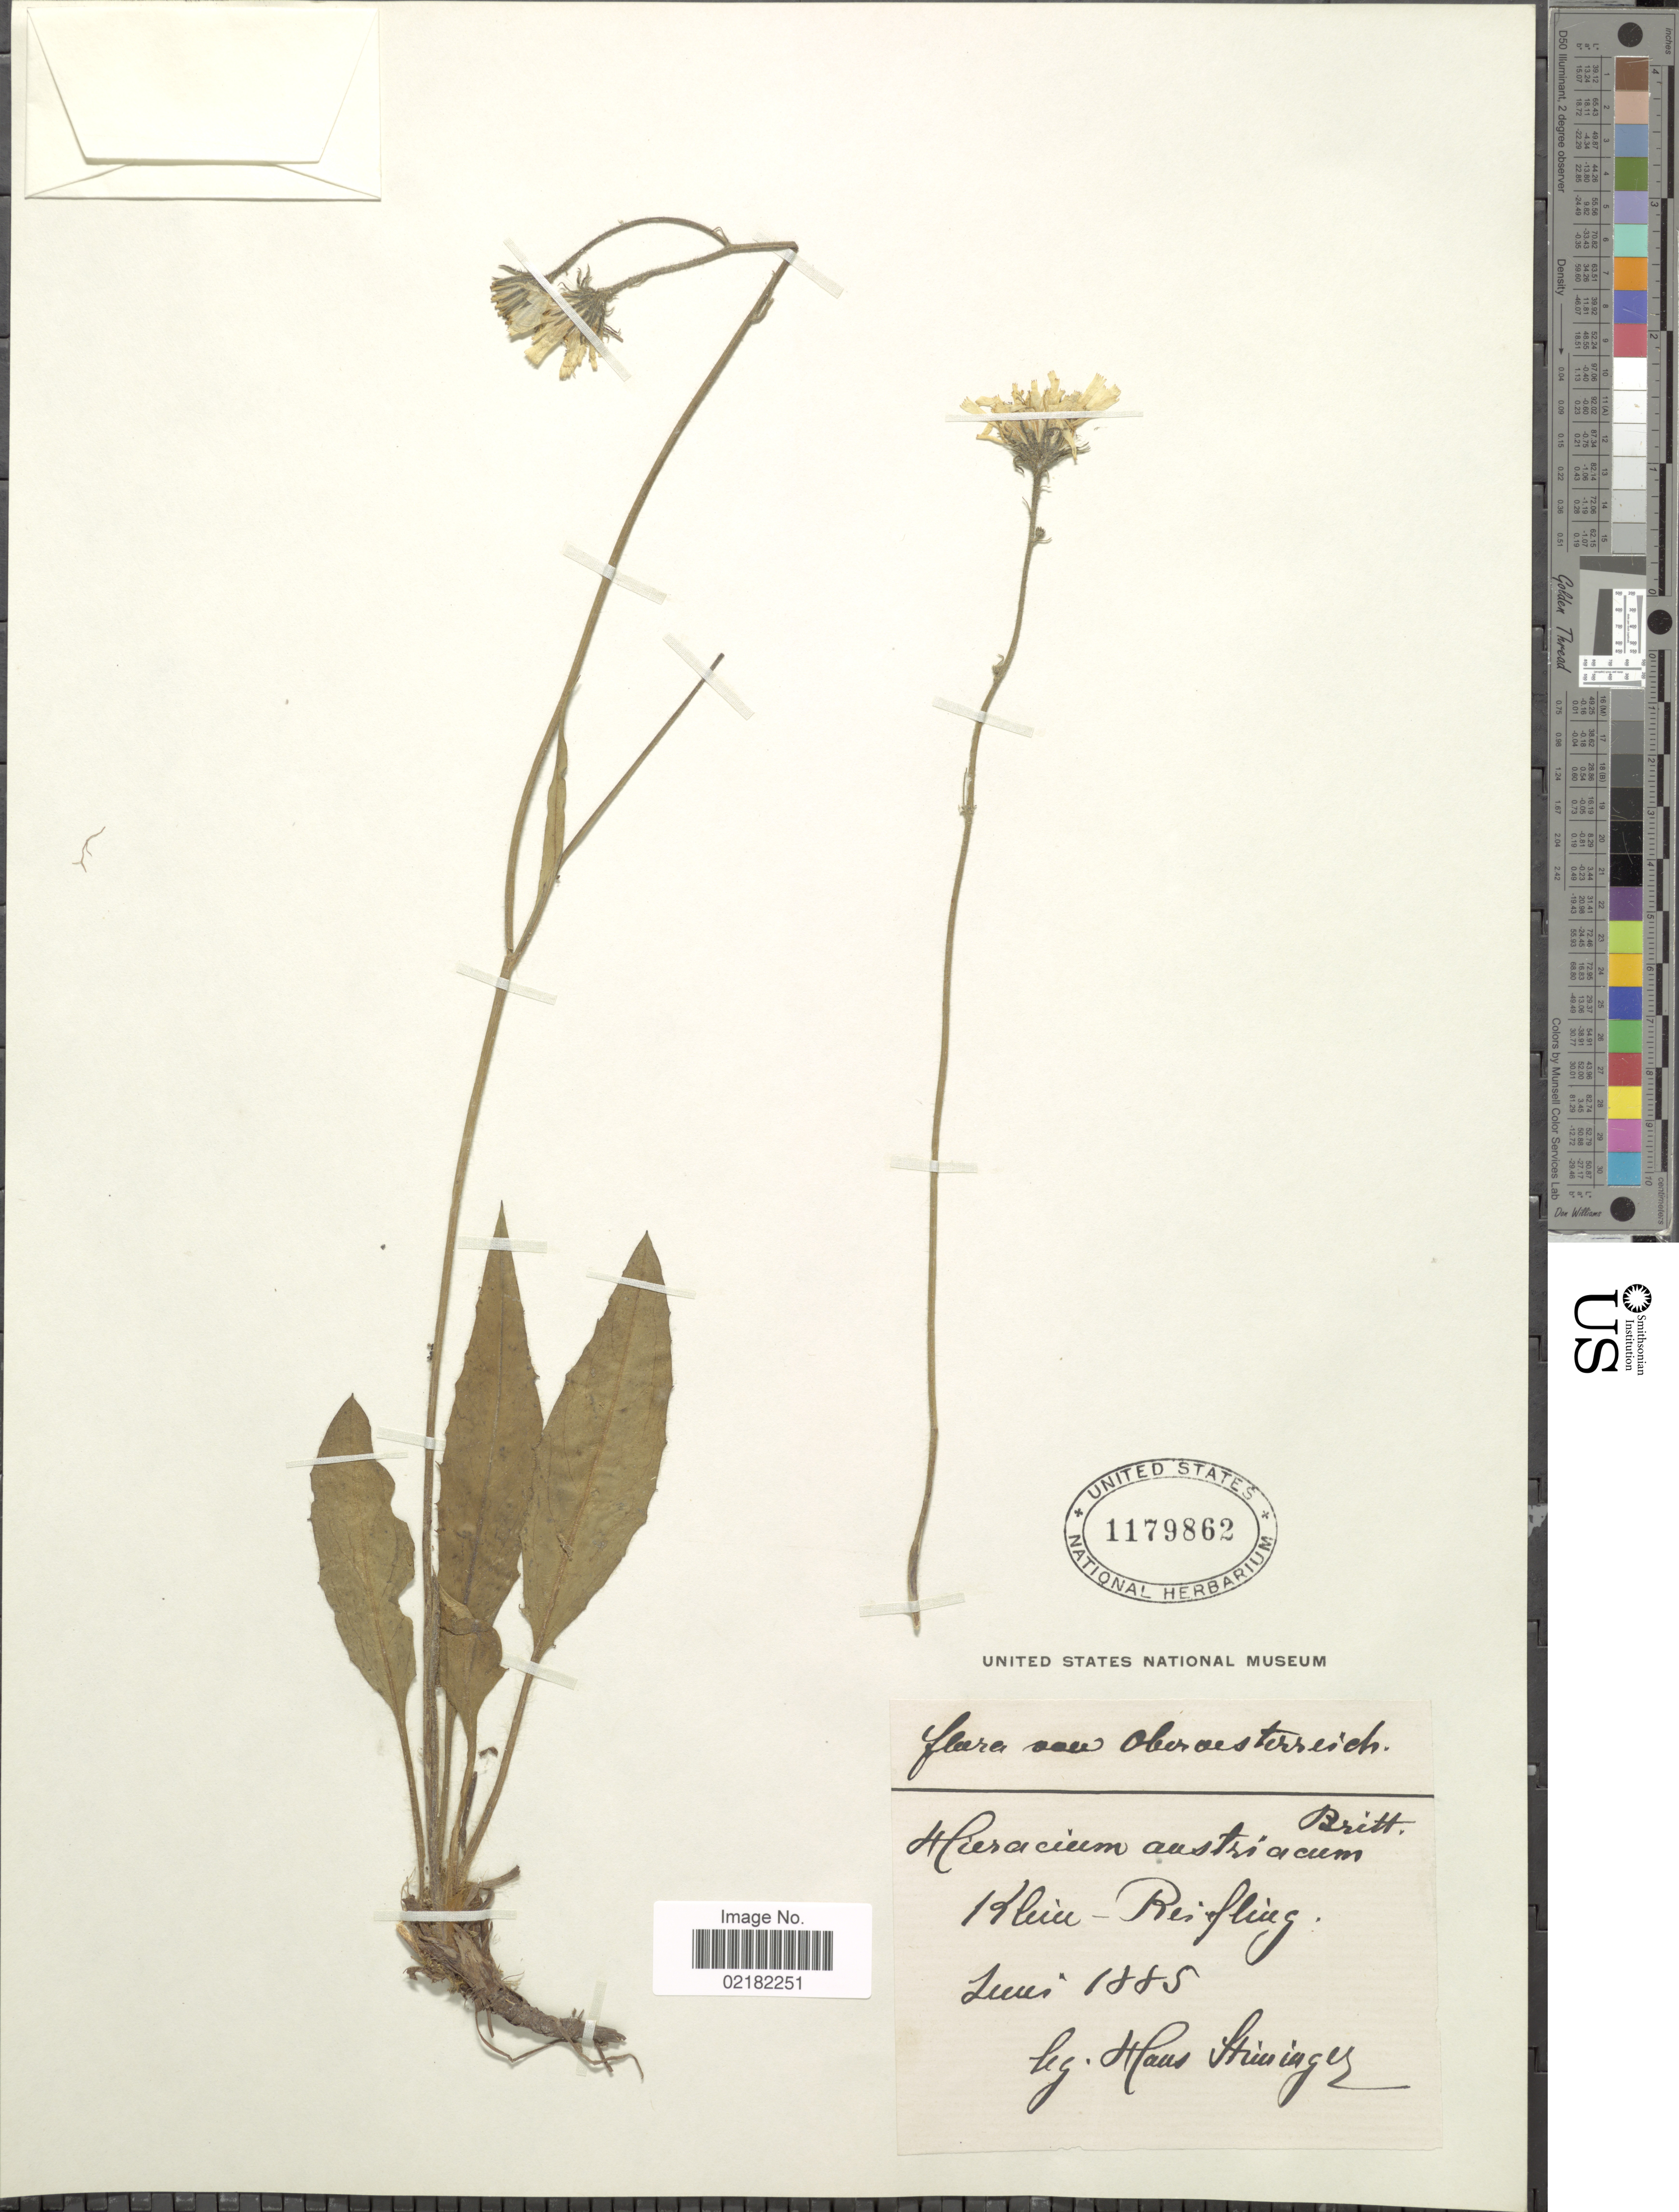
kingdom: Plantae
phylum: Tracheophyta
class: Magnoliopsida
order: Asterales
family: Asteraceae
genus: Hieracium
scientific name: Hieracium austriacum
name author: Zahn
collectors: H. Steininger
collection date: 1885-06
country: Austria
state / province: Oberosterreich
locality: Oberoesterreich, Klein-Reisling. [interpreted]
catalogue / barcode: US 1179862